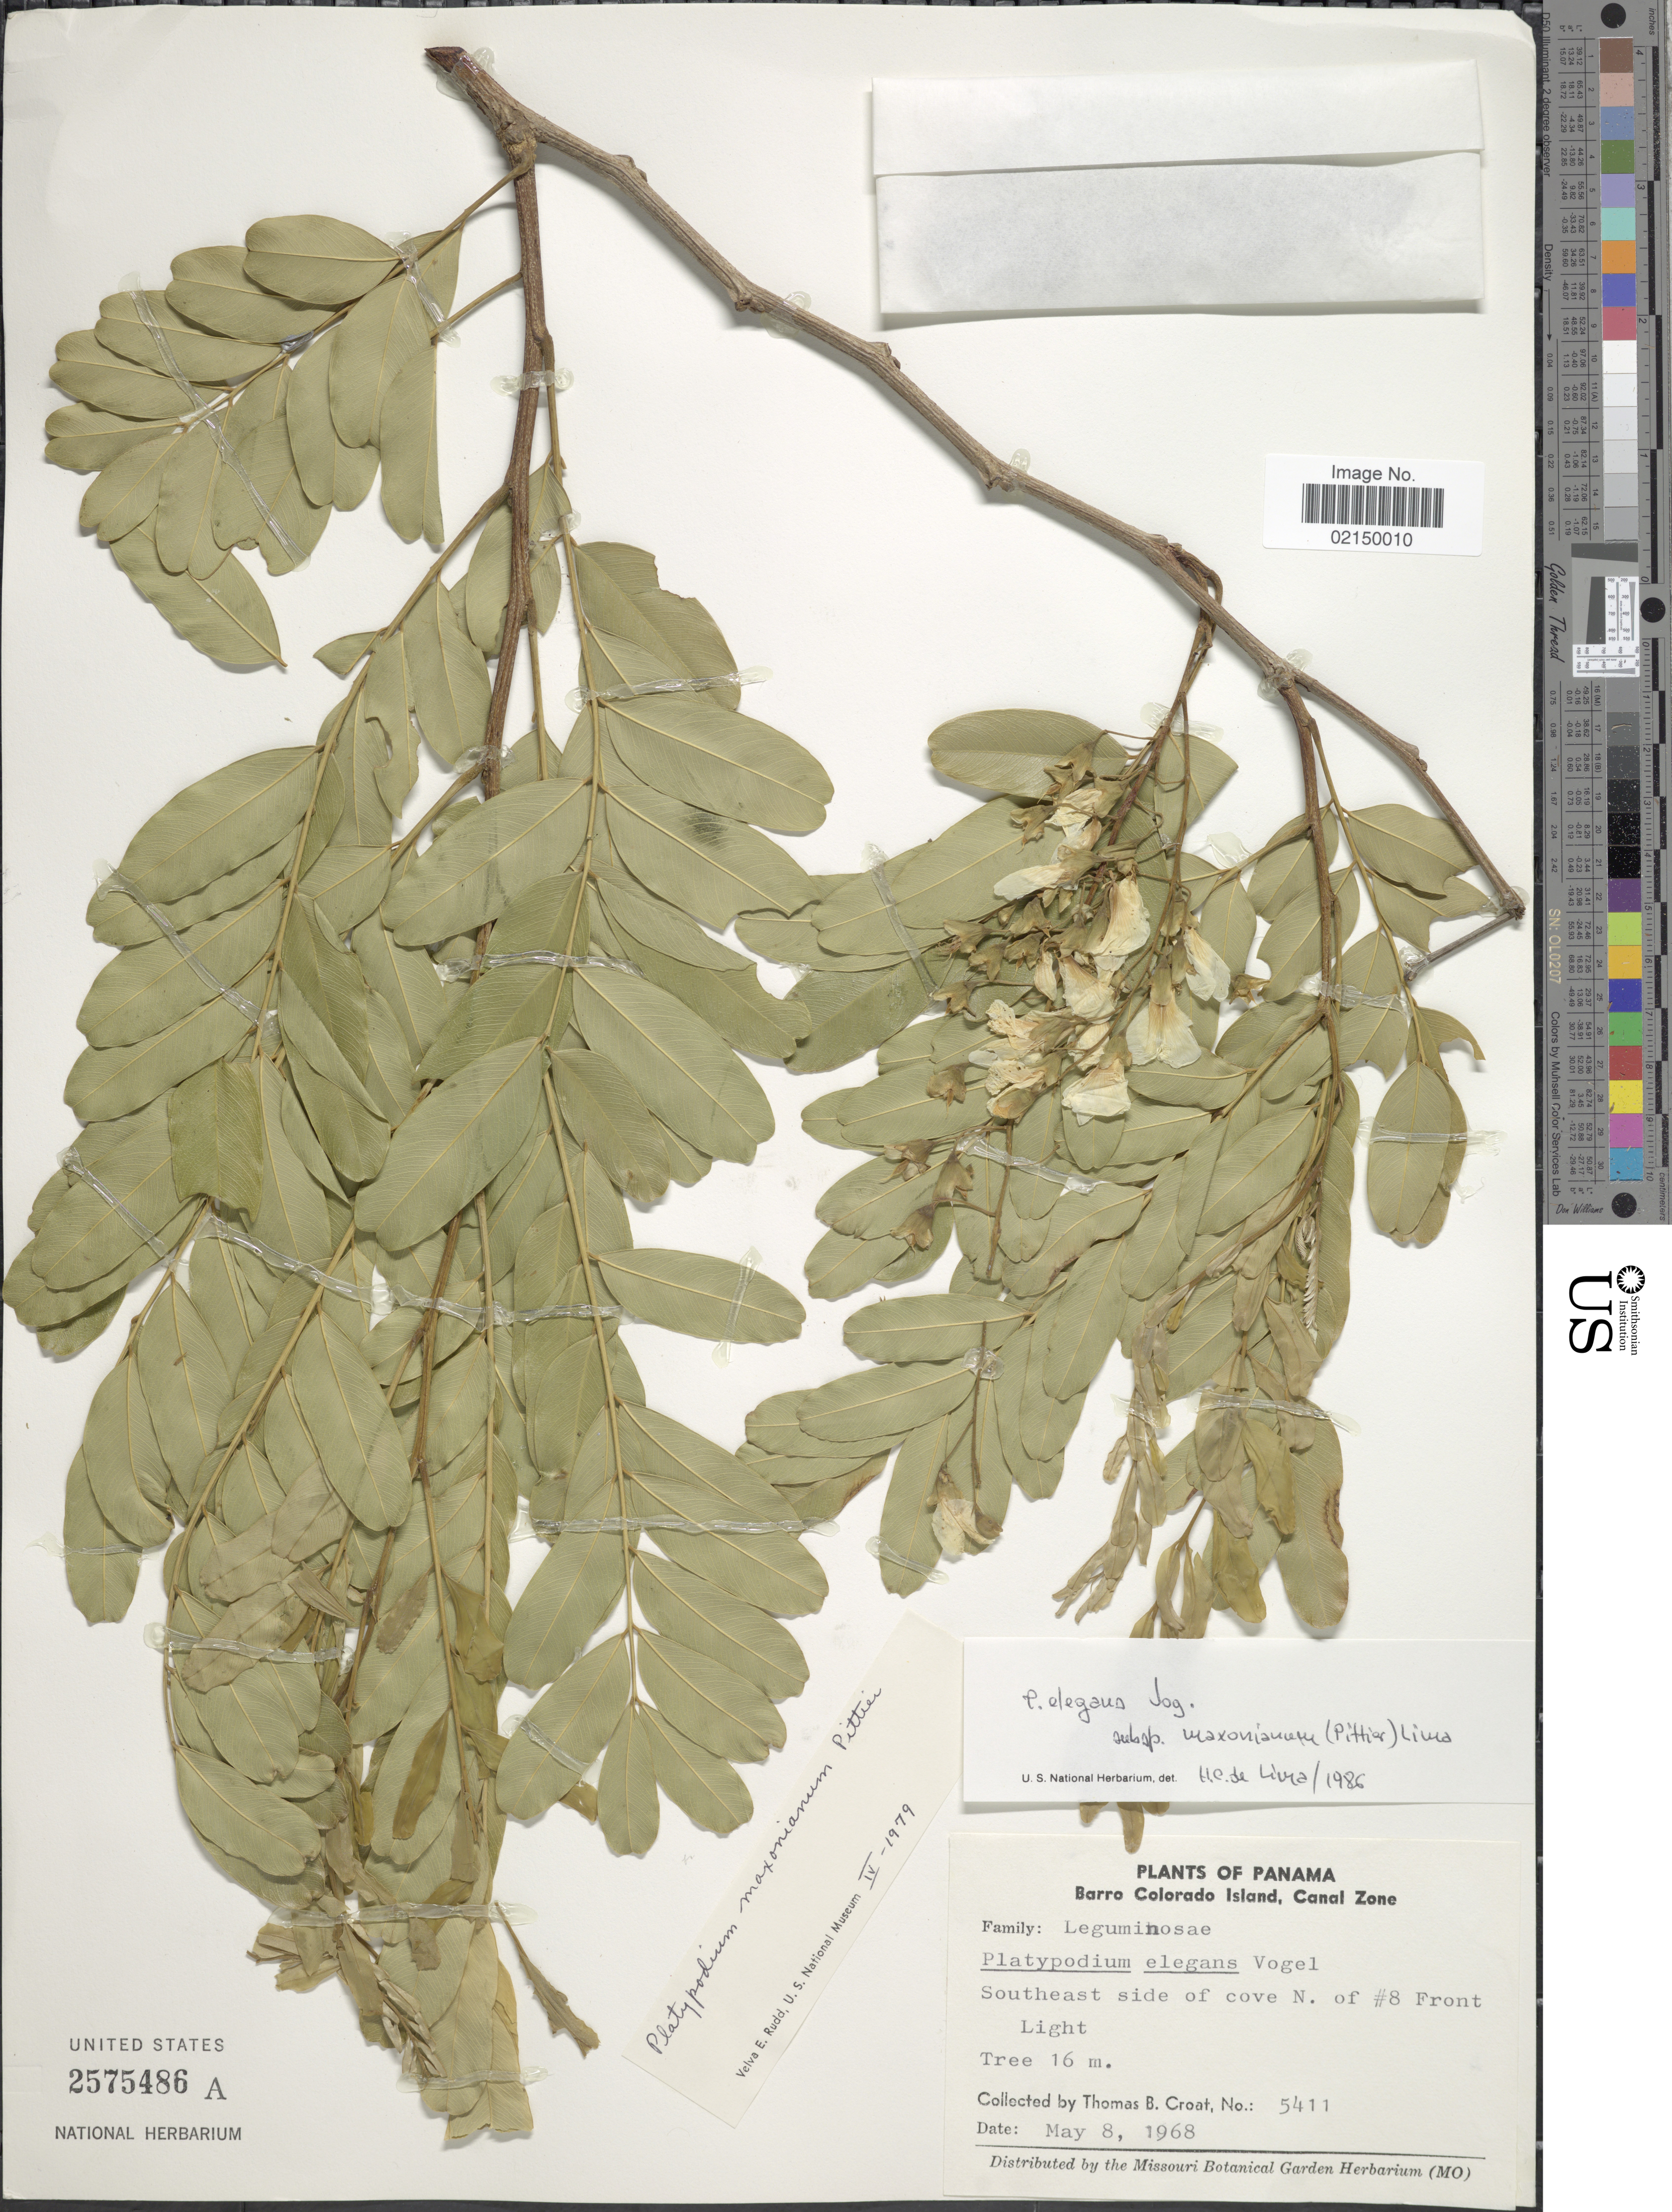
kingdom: Plantae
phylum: Tracheophyta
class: Magnoliopsida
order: Fabales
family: Fabaceae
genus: Platypodium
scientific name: Platypodium elegans subsp. maxonianum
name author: (Pittier) H.C. Lima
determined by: Lima, H. C. de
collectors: T. B. Croat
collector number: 5411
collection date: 1968-05-08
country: Panama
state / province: Panamá Oeste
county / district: Canal Zone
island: Barro Colorado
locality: Barro Colorado Island, Canal Zone, Southeast side of cove N. of #8 Front. Light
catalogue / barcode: US 2575486A